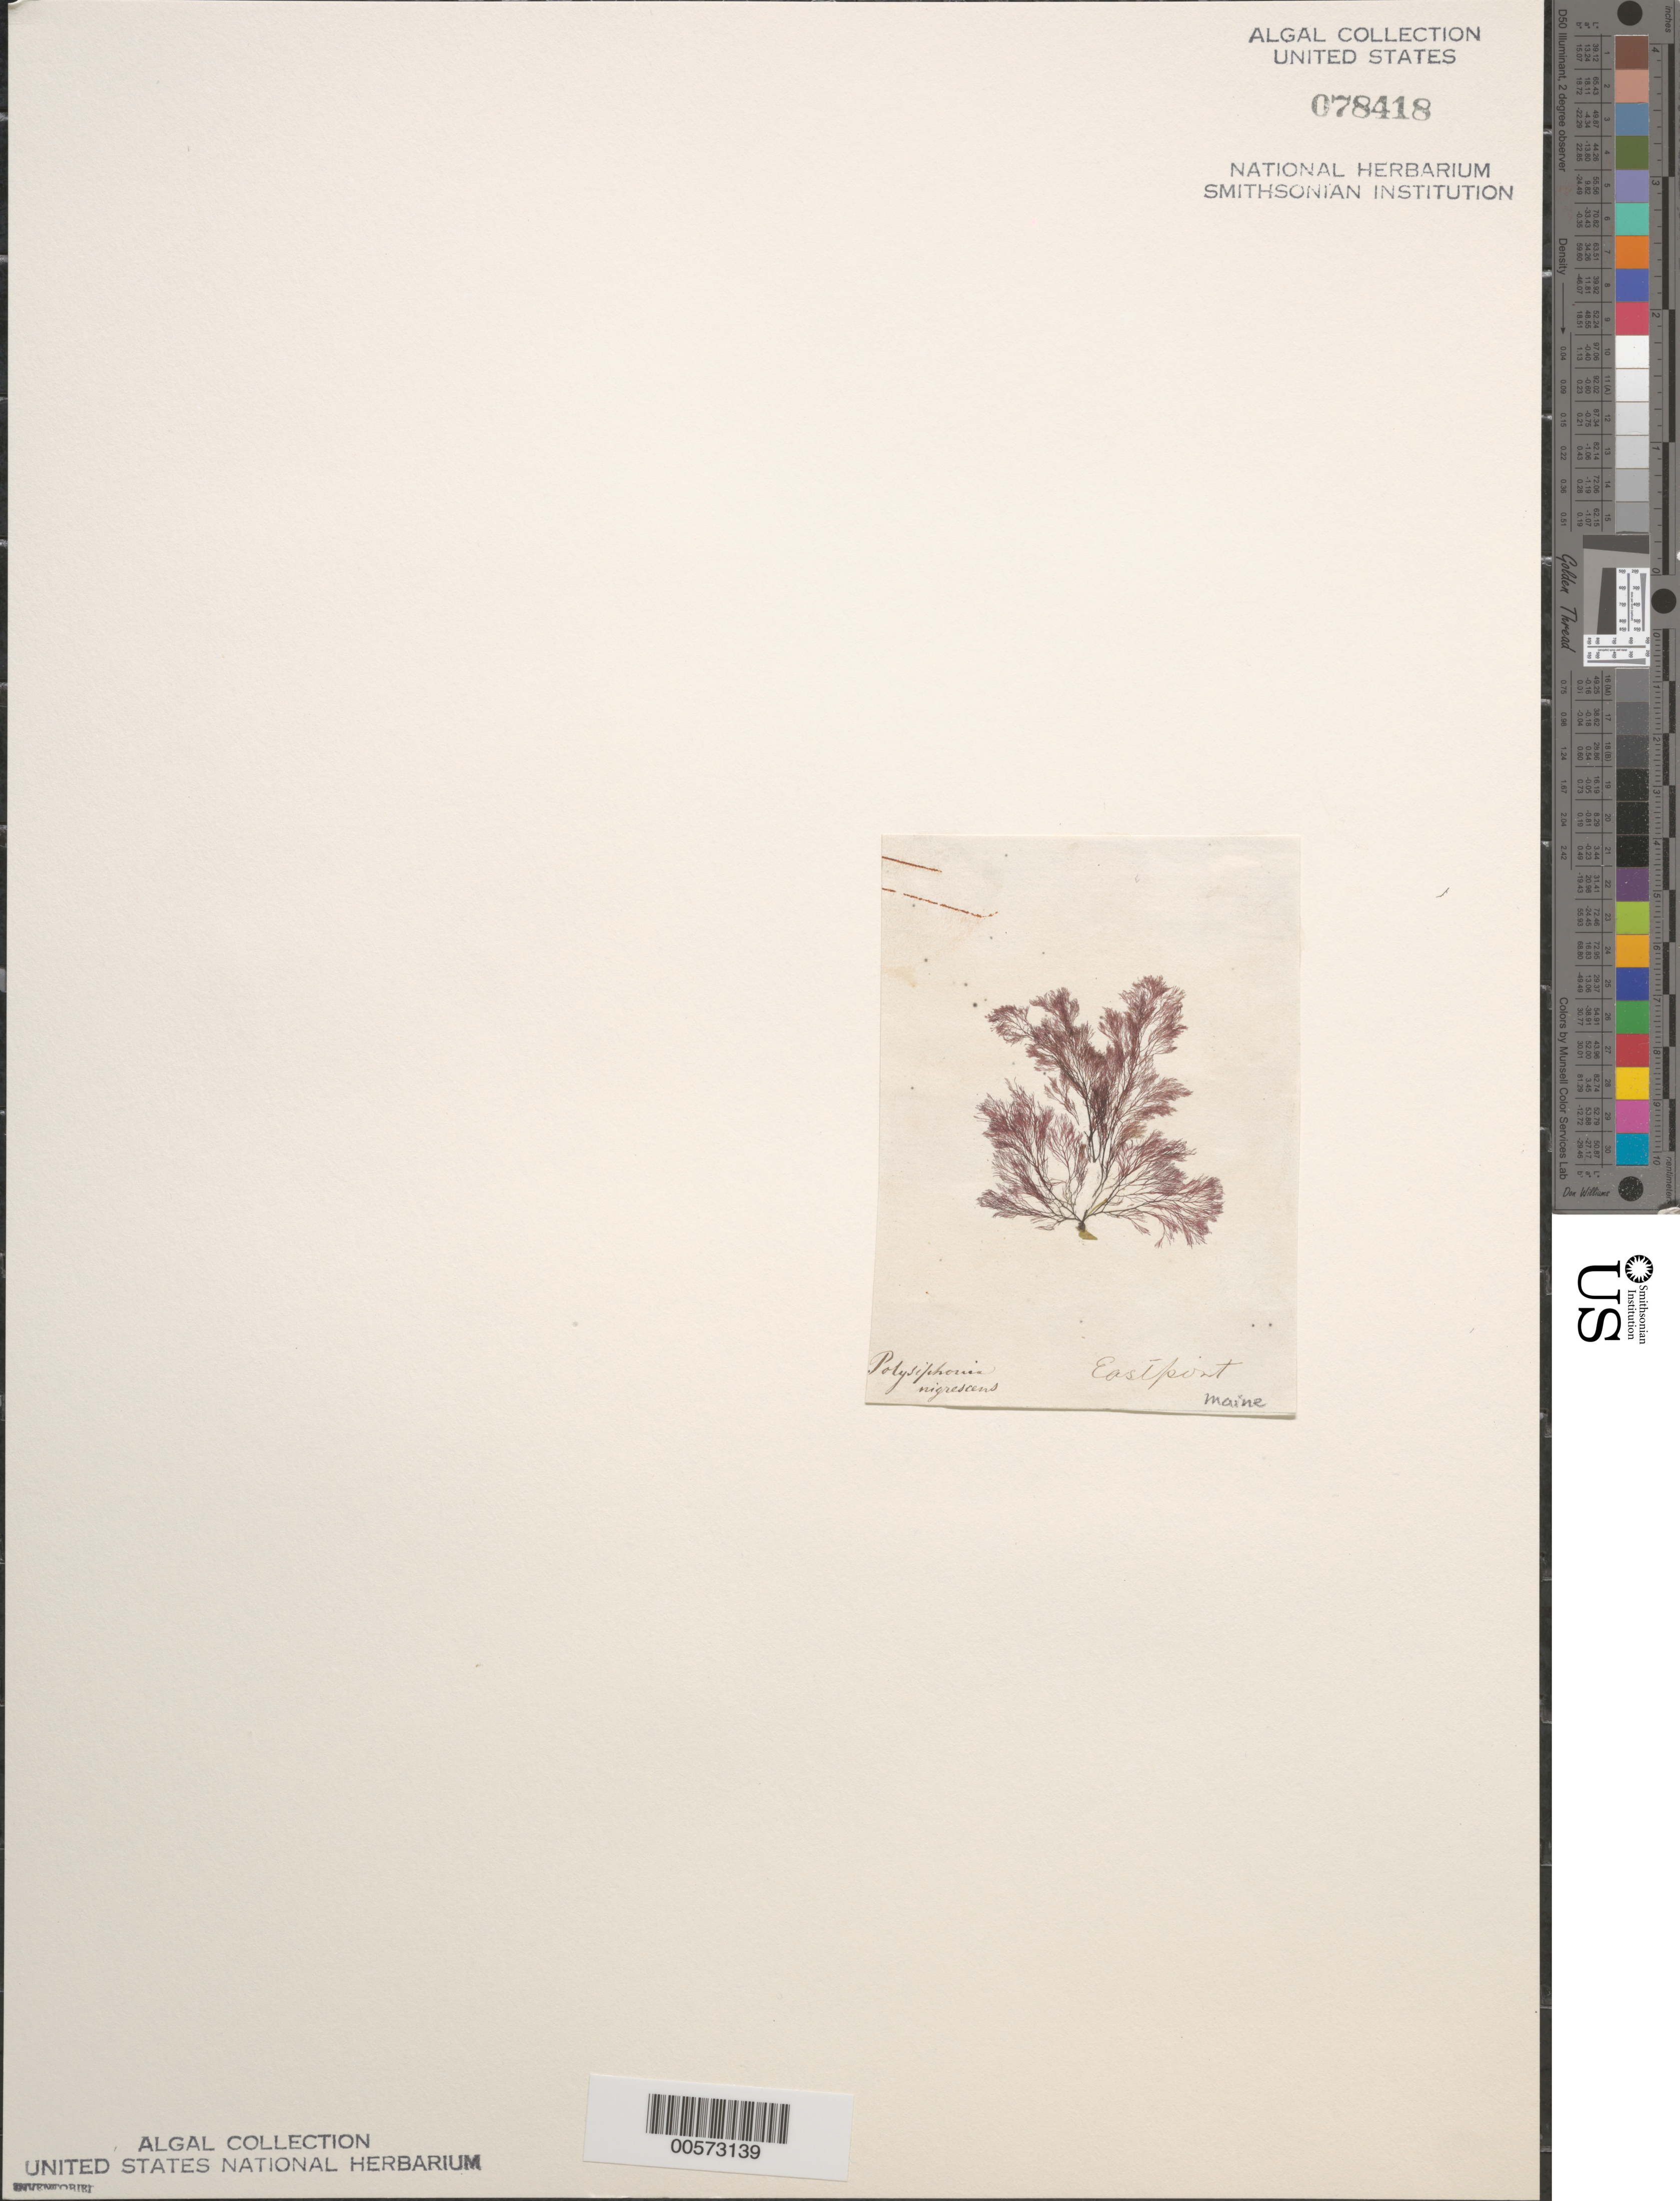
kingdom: Plantae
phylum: Rhodophyta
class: Florideophyceae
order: Ceramiales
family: Rhodomelaceae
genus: Vertebrata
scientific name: Vertebrata fucoides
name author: (Hudson) Kuntze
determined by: Algae name updating Project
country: United States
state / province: Maine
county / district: Washington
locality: Eastport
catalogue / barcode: US 78418